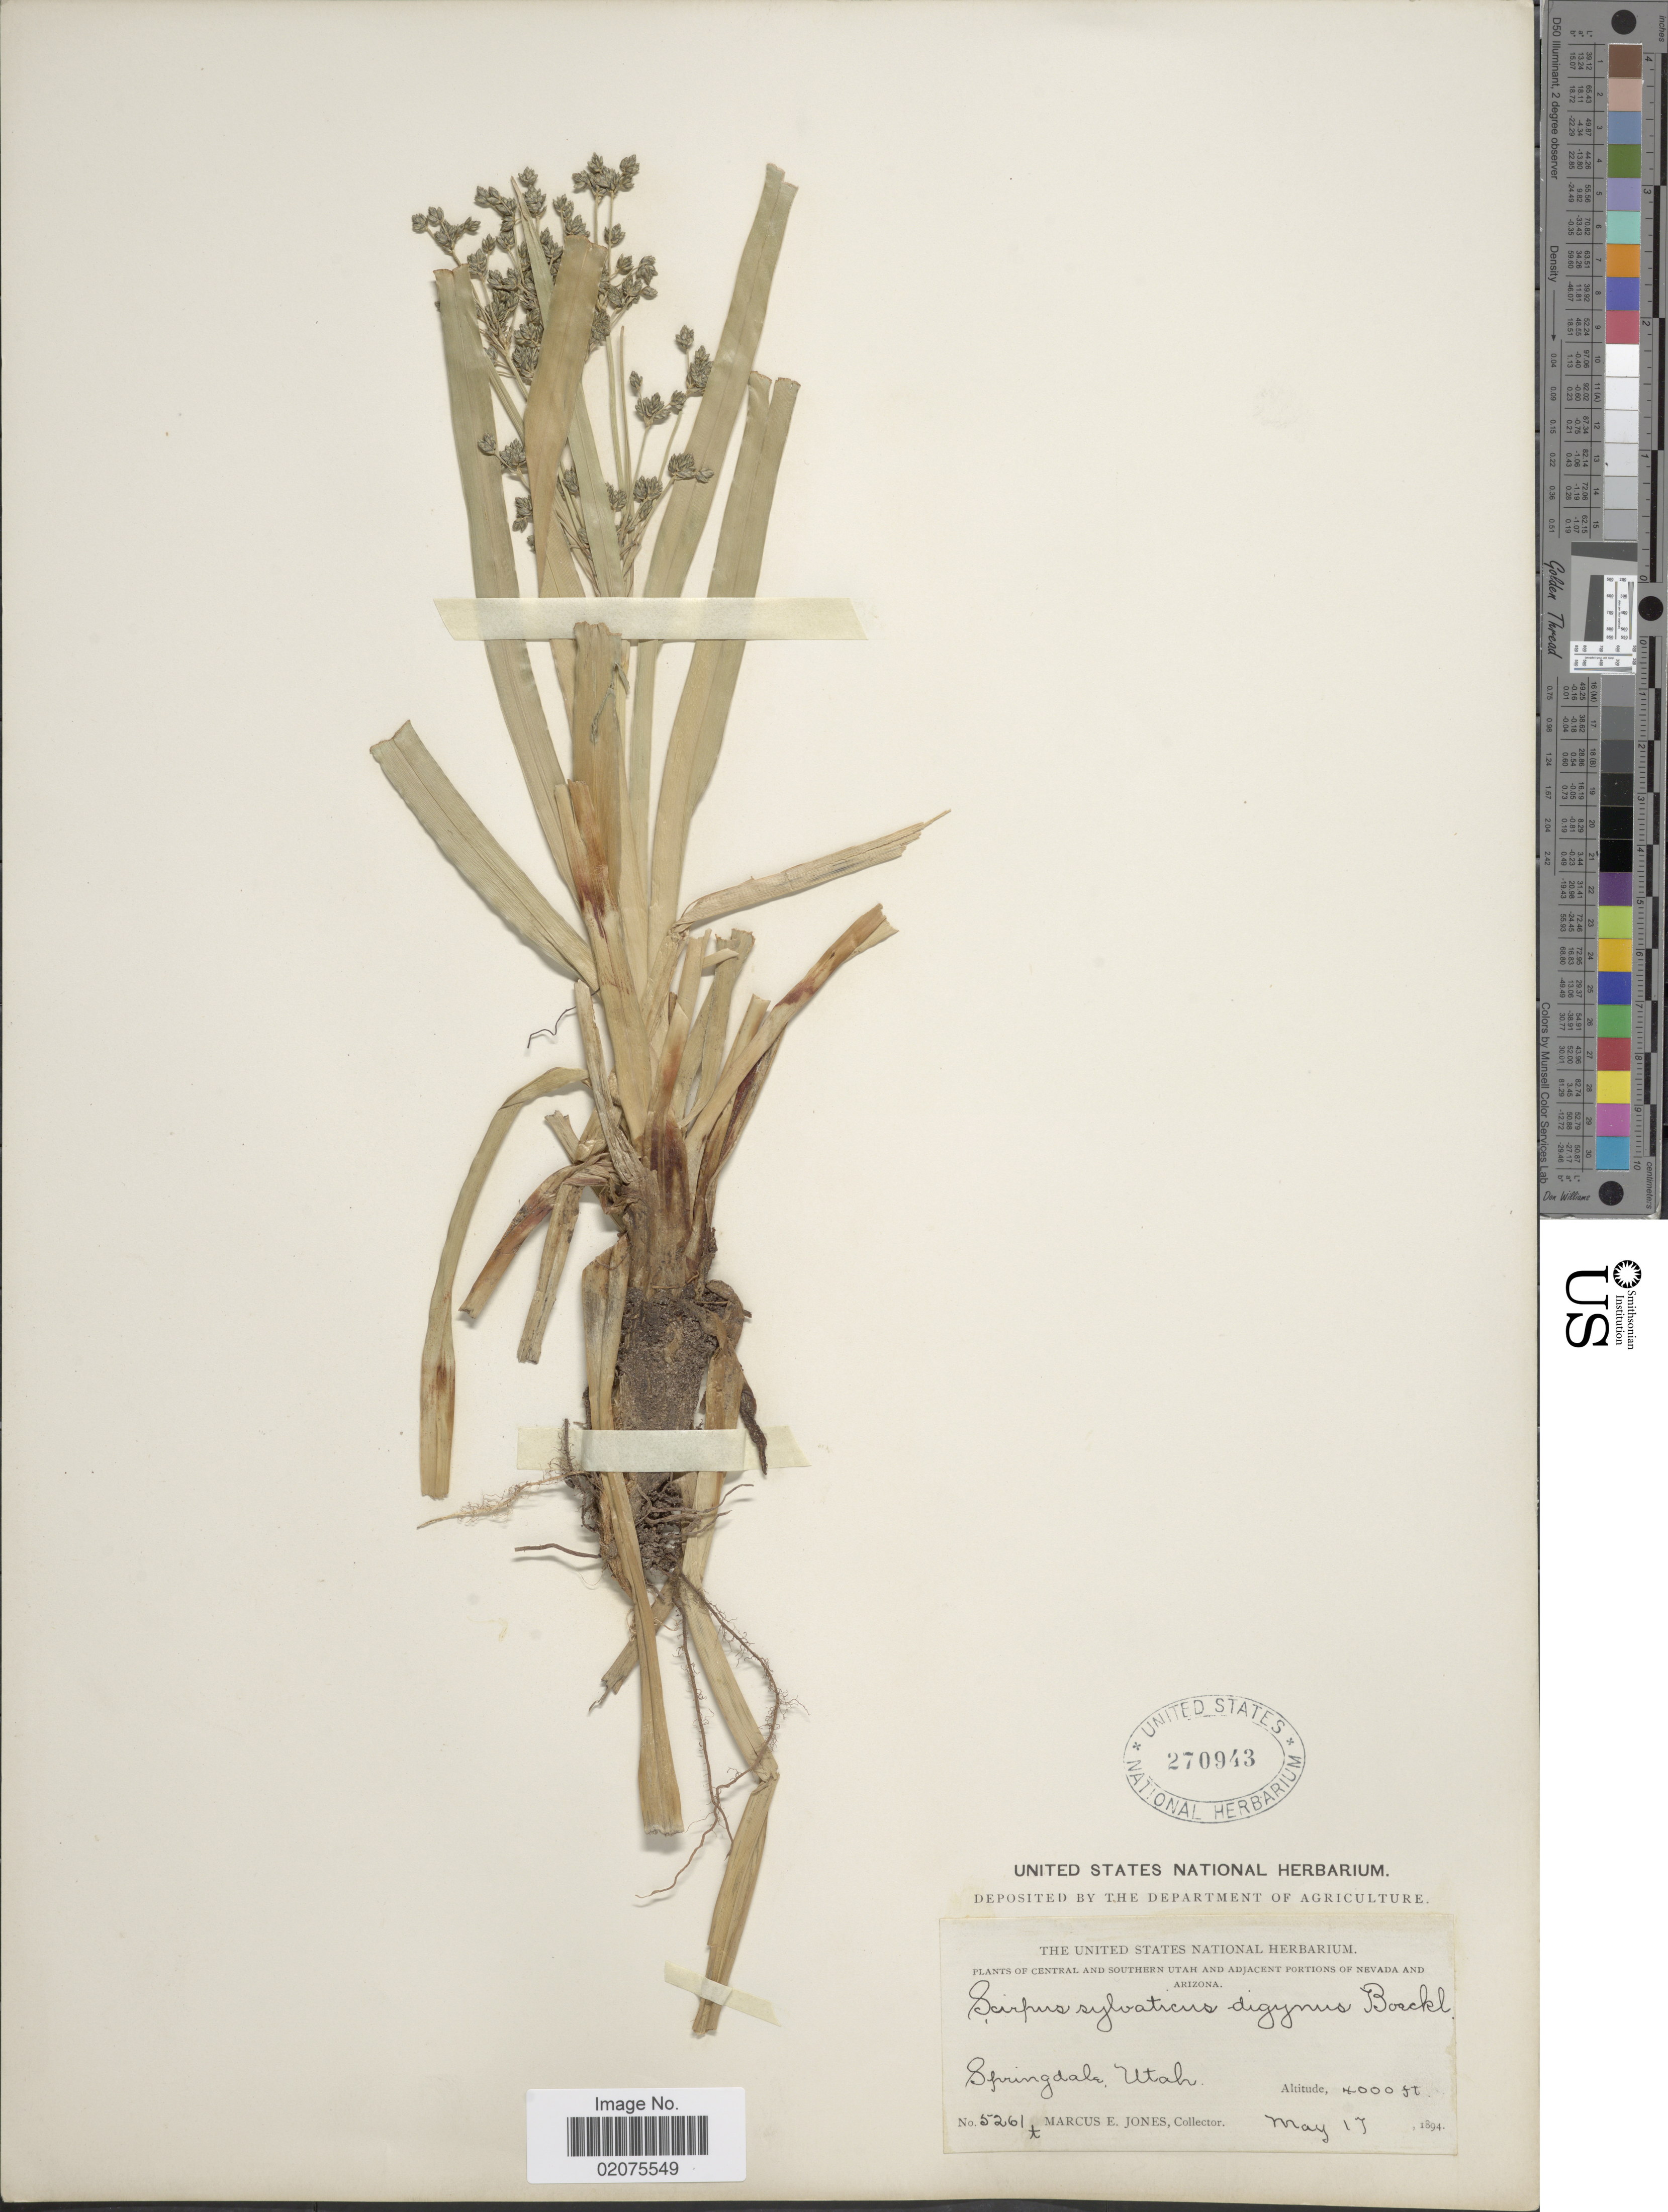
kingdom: Plantae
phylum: Tracheophyta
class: Liliopsida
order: Poales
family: Cyperaceae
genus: Scirpus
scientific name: Scirpus microcarpus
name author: J. Presl & C. Presl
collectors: M. E. Jones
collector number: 5261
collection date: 1894-05-17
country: United States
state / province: Utah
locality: Central and Southern Utah. Springdale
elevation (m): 1219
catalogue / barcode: US 270943